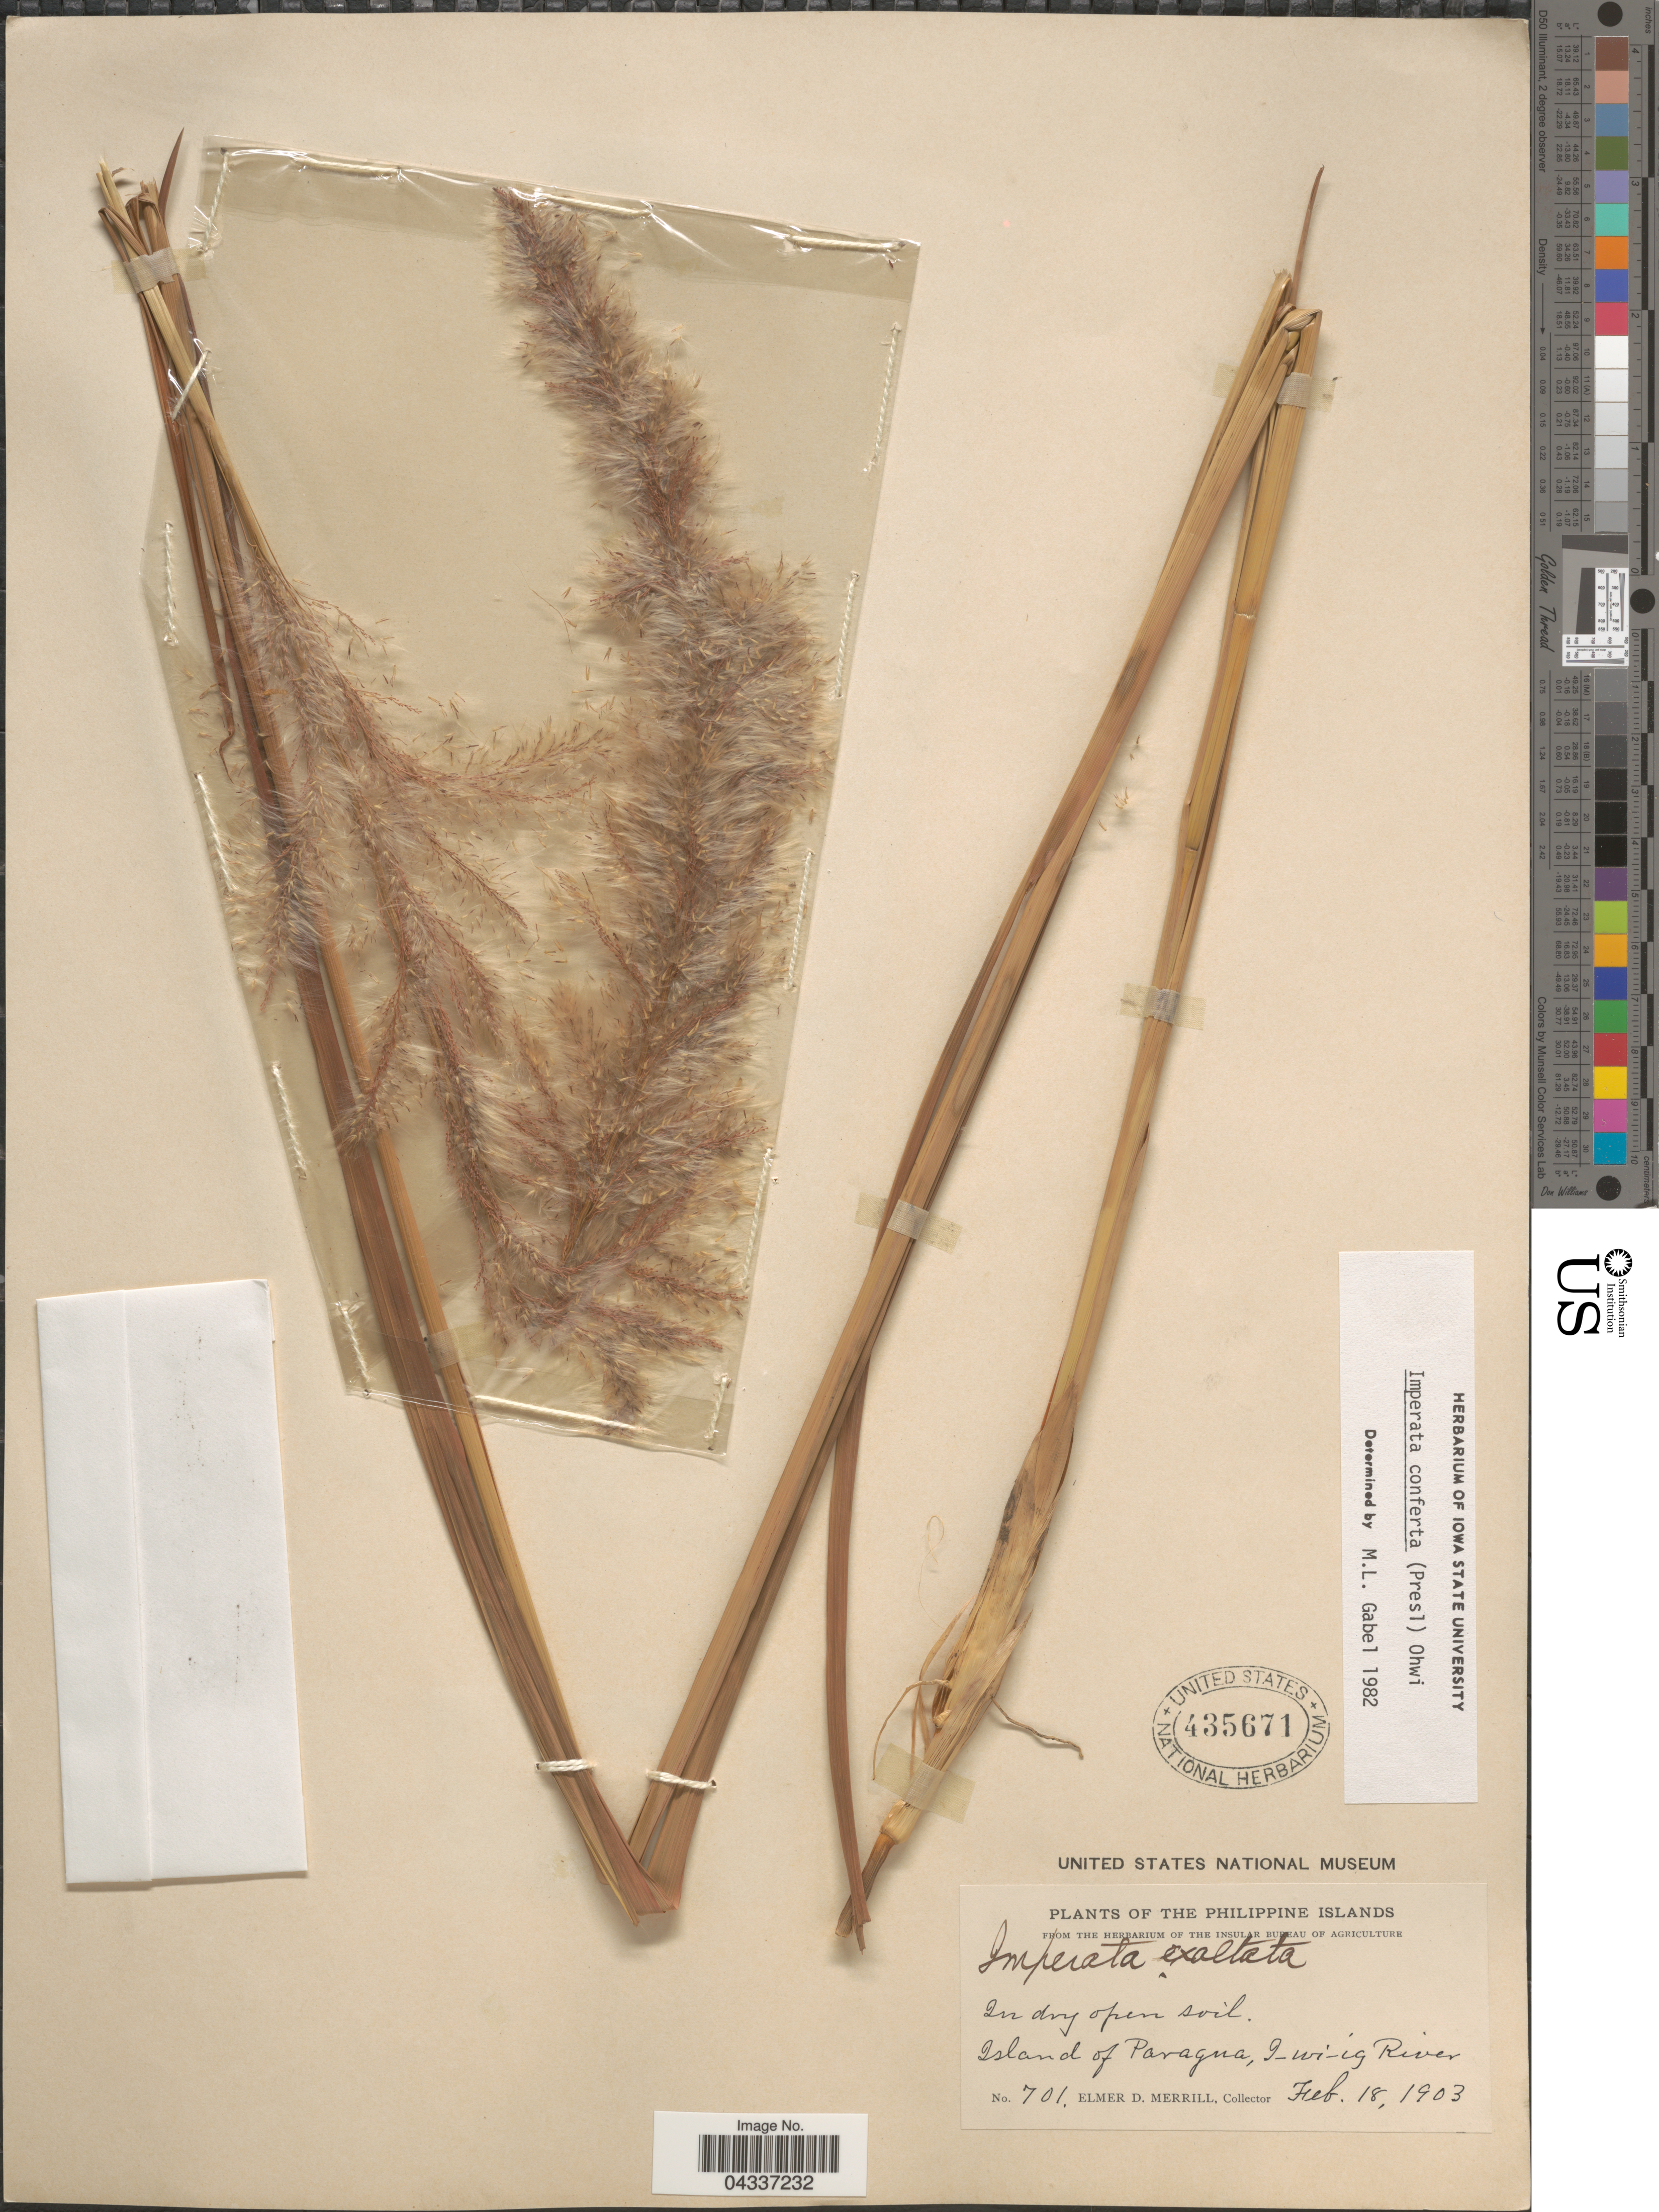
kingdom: Plantae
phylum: Tracheophyta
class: Liliopsida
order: Poales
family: Poaceae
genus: Imperata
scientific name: Imperata conferta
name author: (J. Presl) Ohwi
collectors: E. D. Merrill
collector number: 701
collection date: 1903-02-18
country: Philippines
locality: The Philippine Islands. Island of Paragna, I-wi-ig River.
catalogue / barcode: US 435671